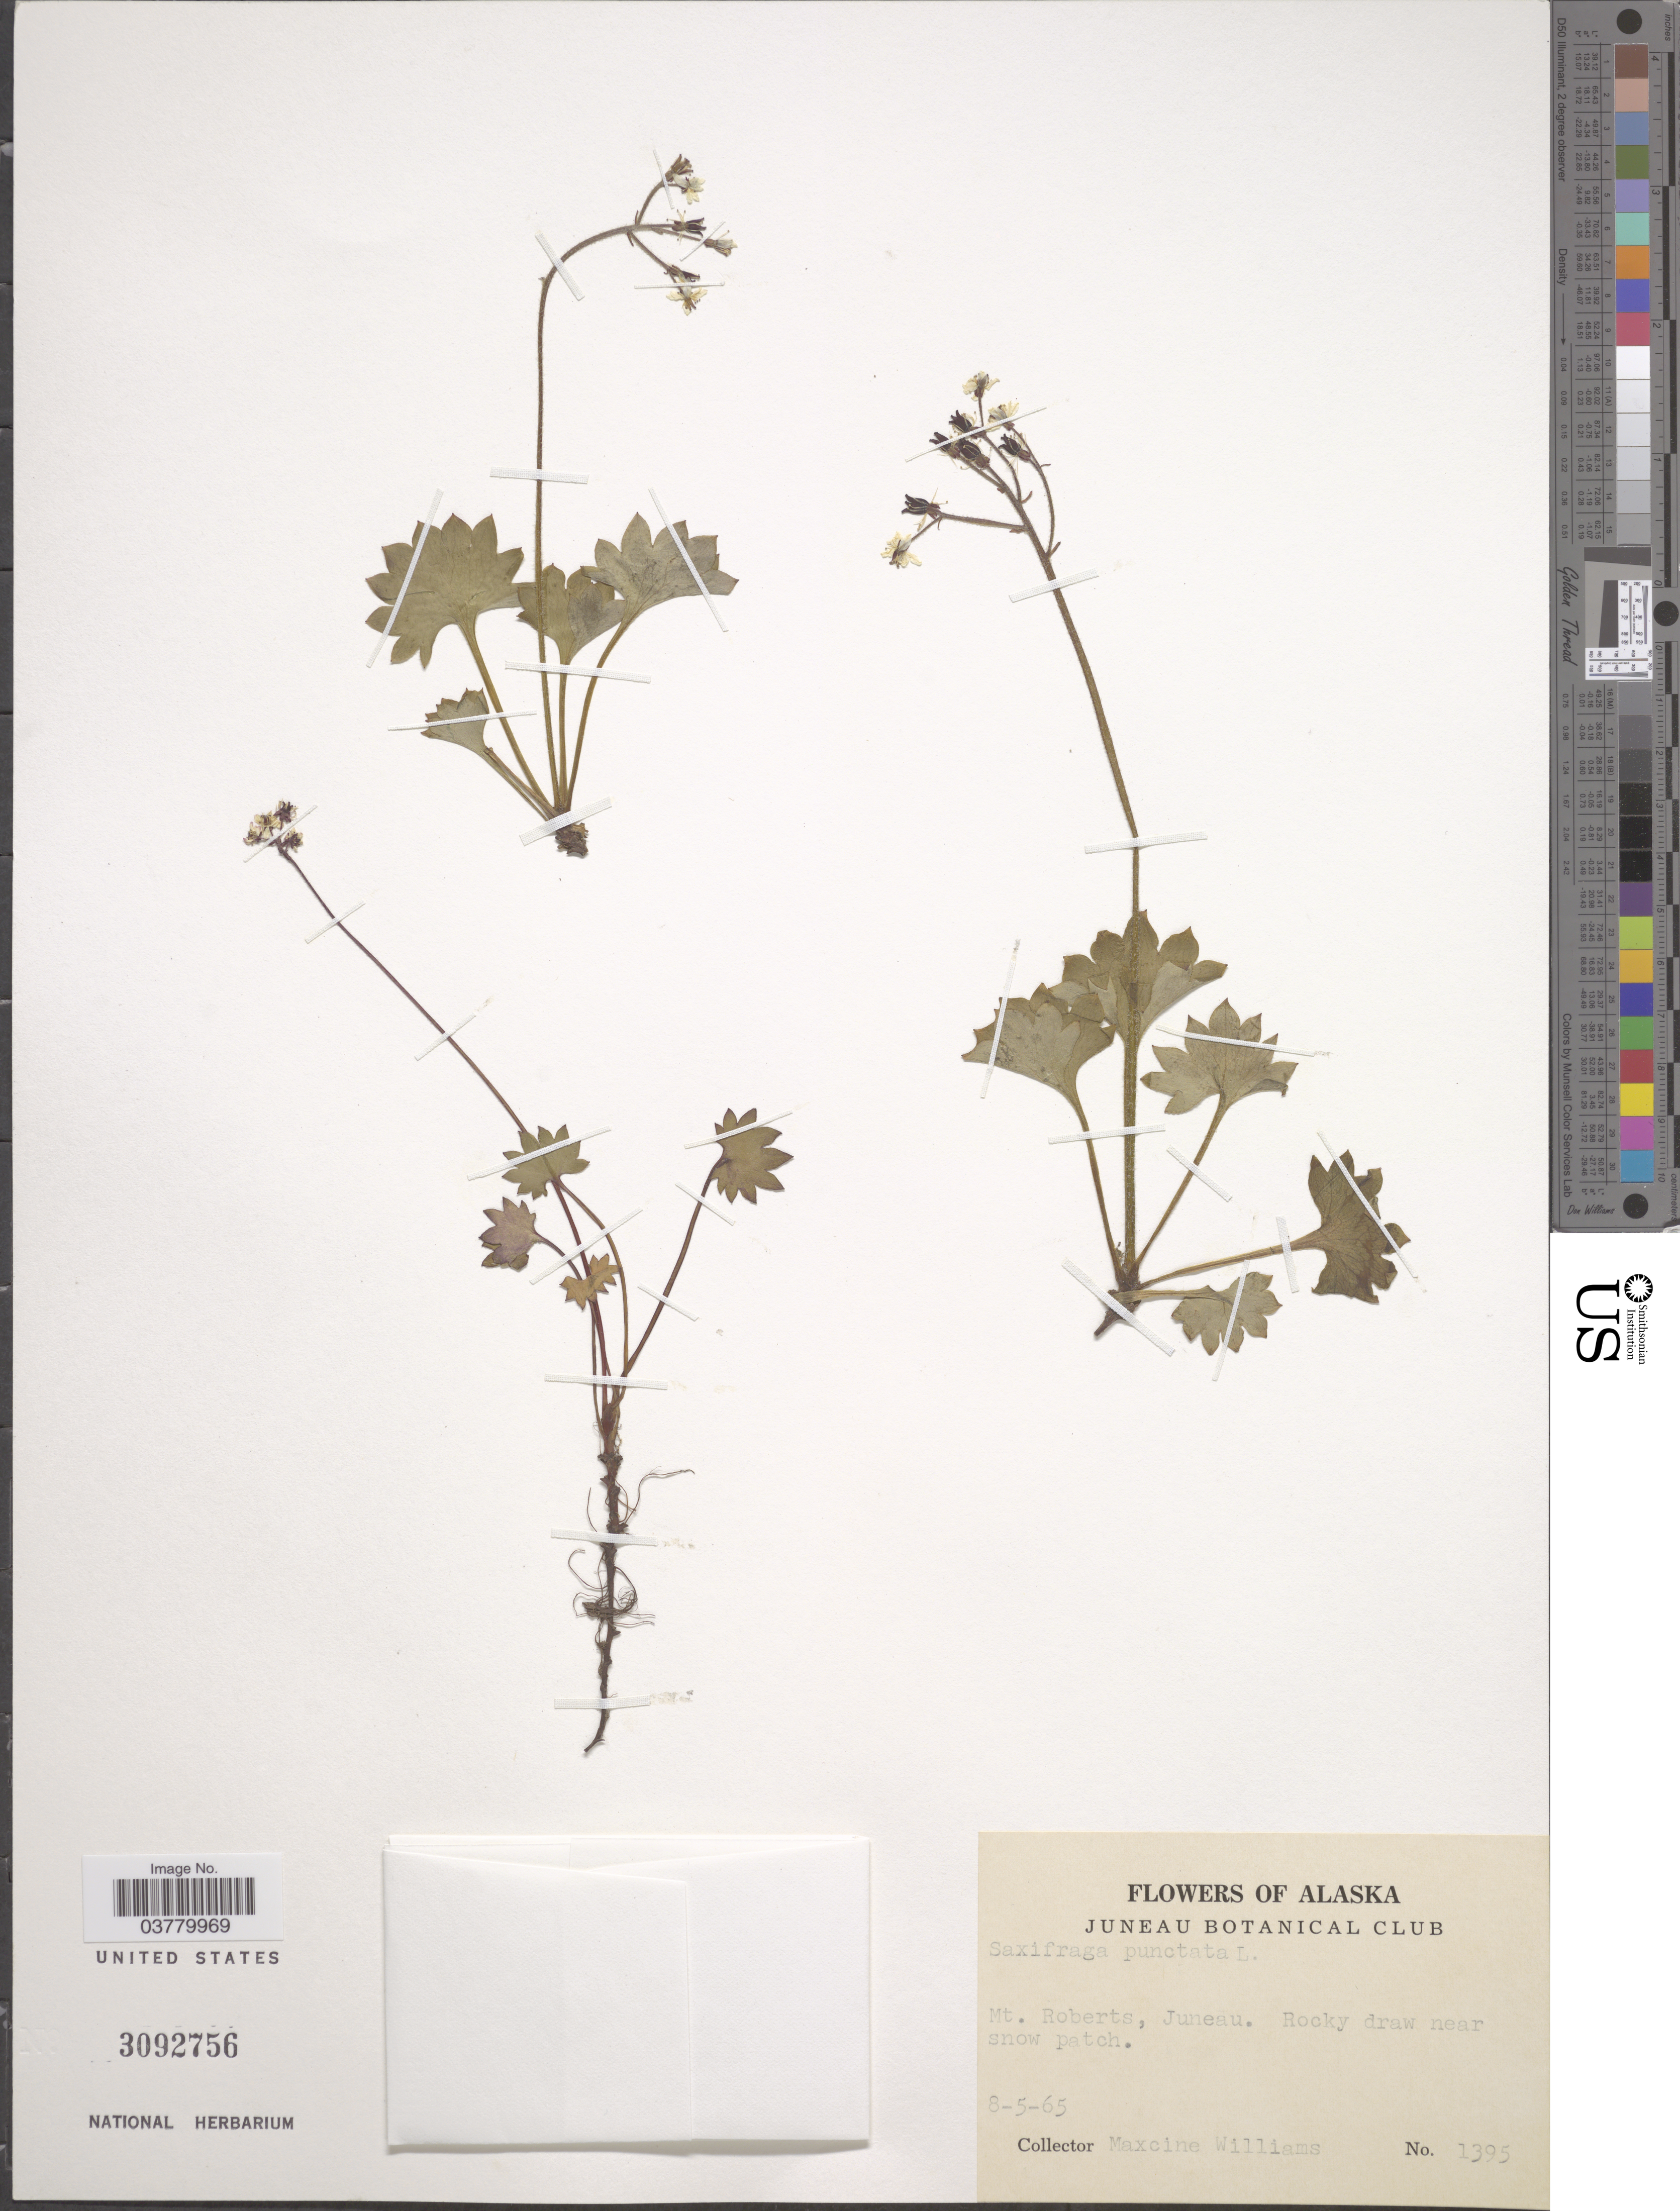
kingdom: Plantae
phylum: Tracheophyta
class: Magnoliopsida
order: Saxifragales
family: Saxifragaceae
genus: Micranthes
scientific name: Micranthes nelsoniana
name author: (D. Don) Small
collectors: M. Williams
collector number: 1395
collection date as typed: Transcribed d/m/y: 5/8/65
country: United States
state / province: Alaska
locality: Mt. Roberts, Juneau.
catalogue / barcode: US 3092756